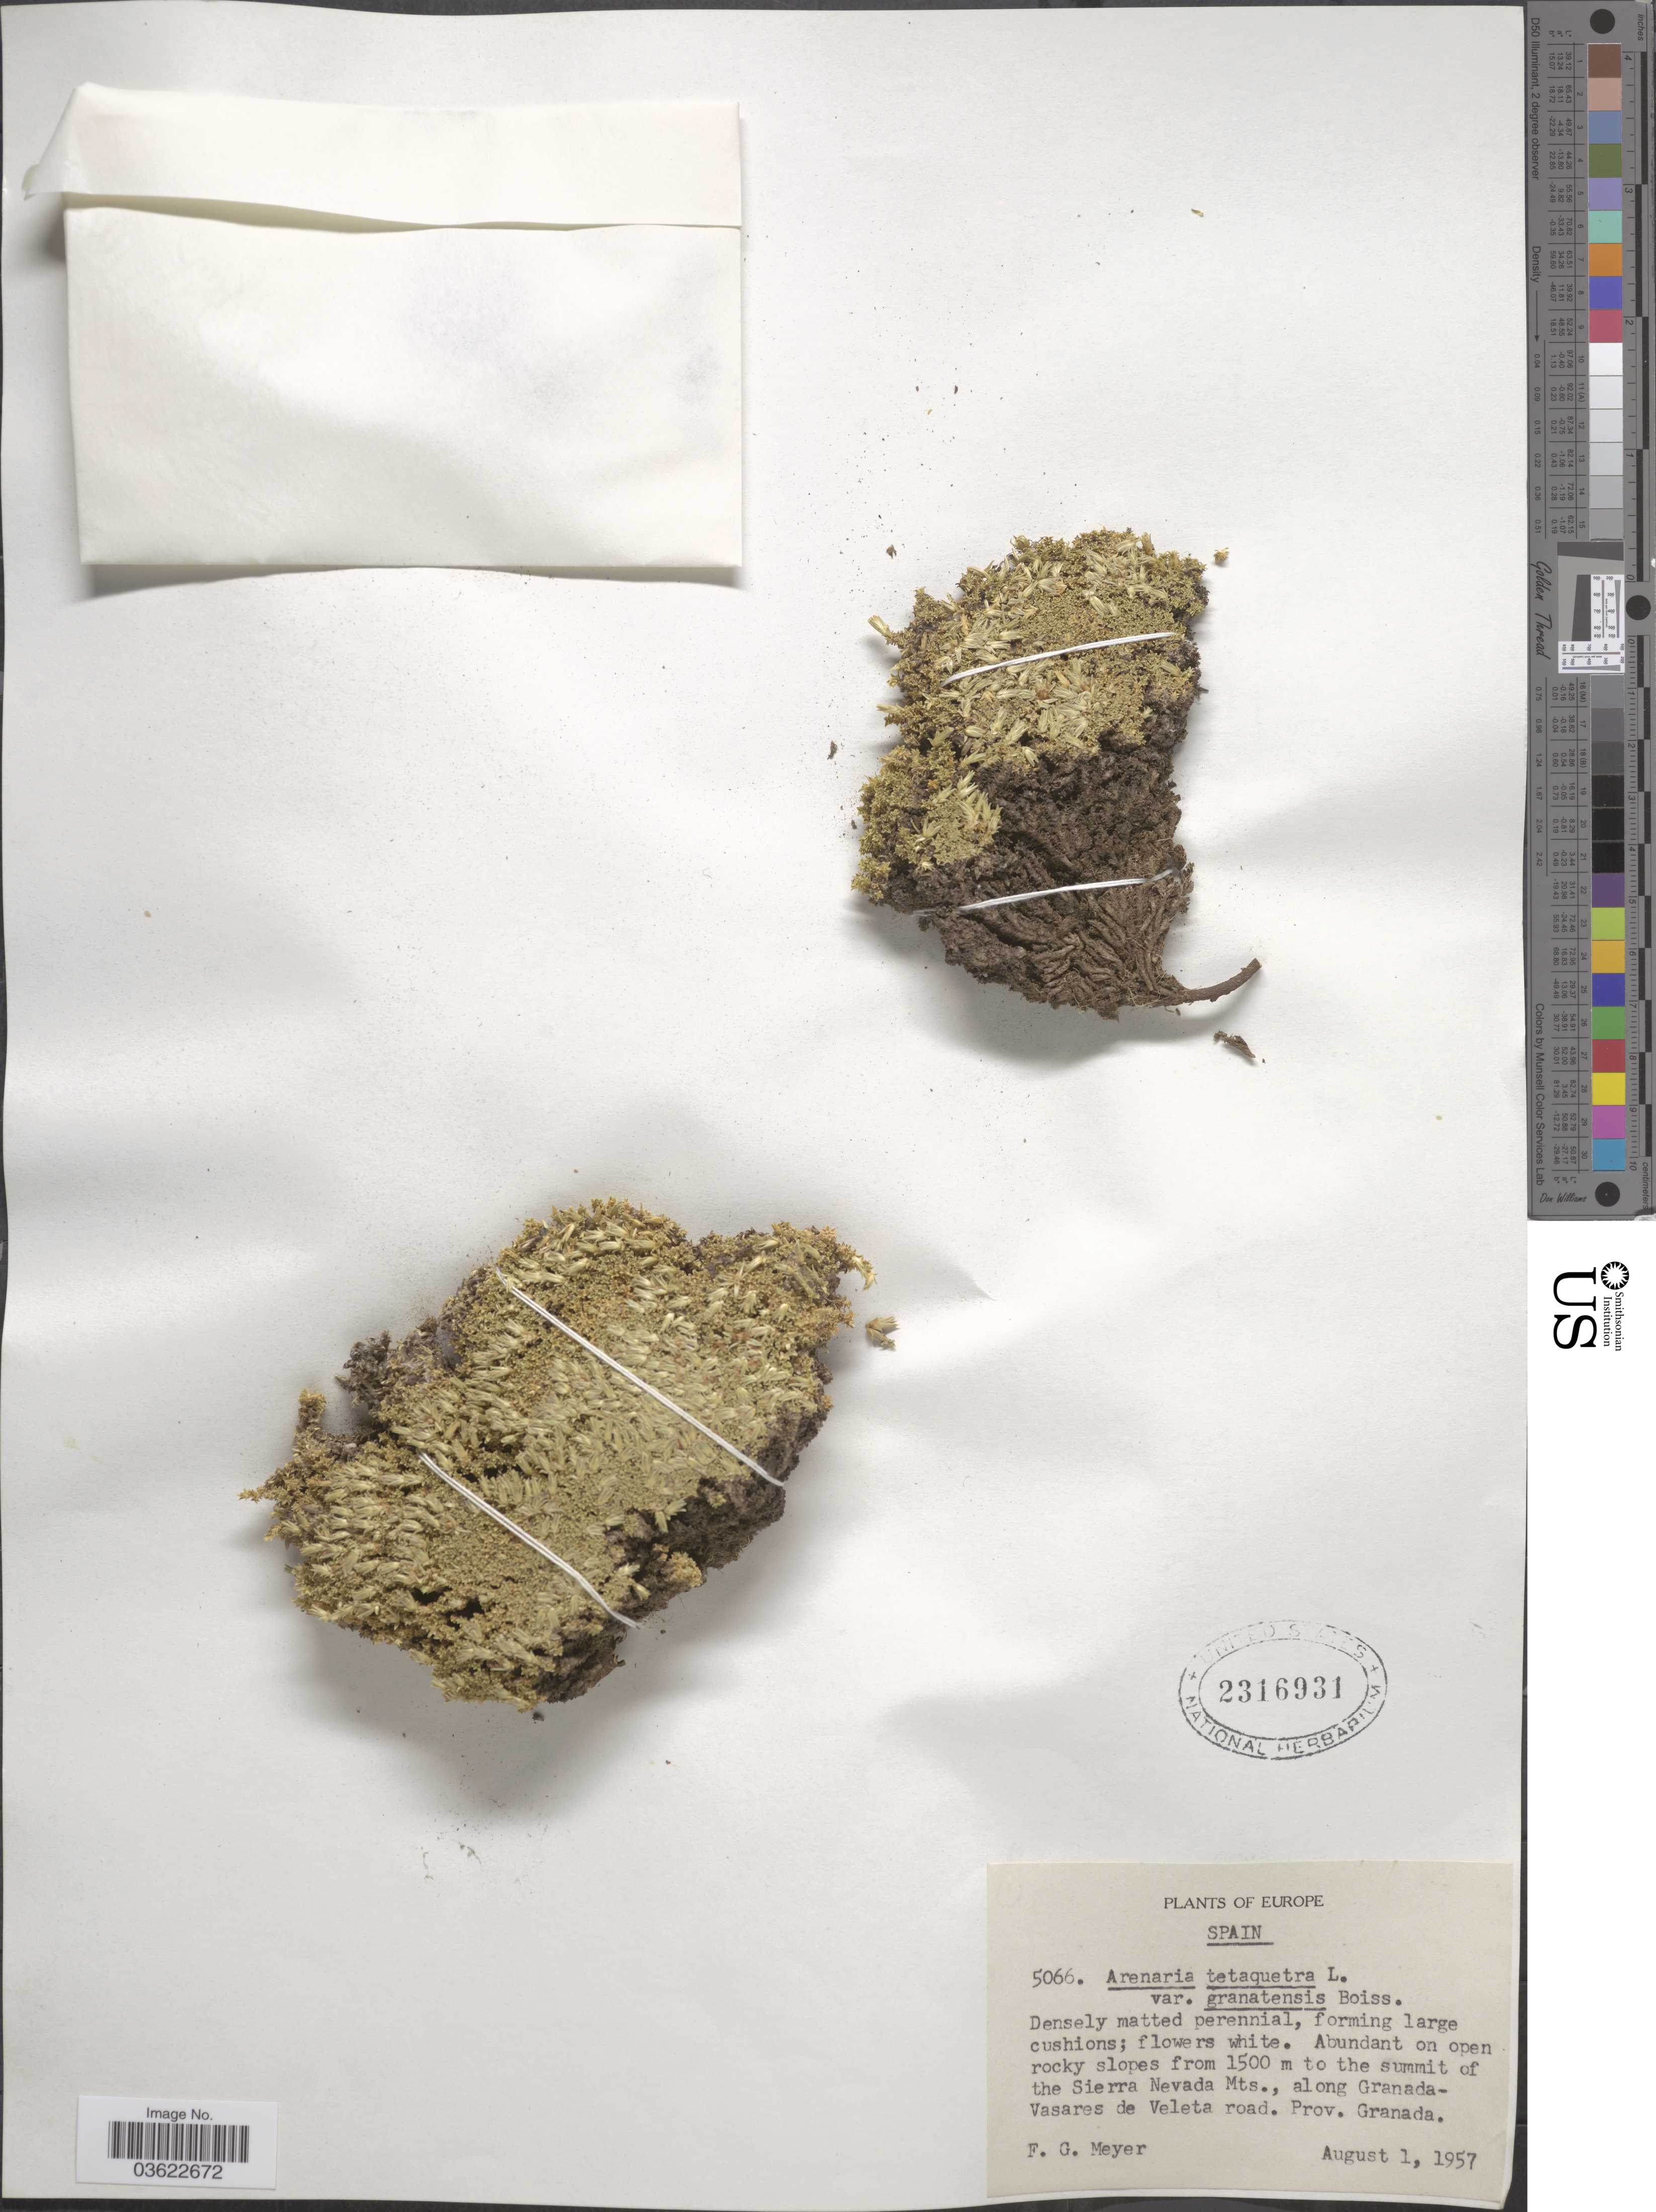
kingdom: Plantae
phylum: Tracheophyta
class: Magnoliopsida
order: Caryophyllales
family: Caryophyllaceae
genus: Arenaria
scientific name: Arenaria tetraquetra subsp. amabilis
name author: (Bory) H. Lindb.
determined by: Strong, Mark T., (BOT), Smithsonian Institution - National Museum of Natural History (UNITED STATES)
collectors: F. G. Meyer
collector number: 5066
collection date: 1957-08-01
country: Spain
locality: Summit of the Sierra Nevada Mts., along Granada-Vasares de Veleta road. Prov. Granada.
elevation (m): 1500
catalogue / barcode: US 2316931